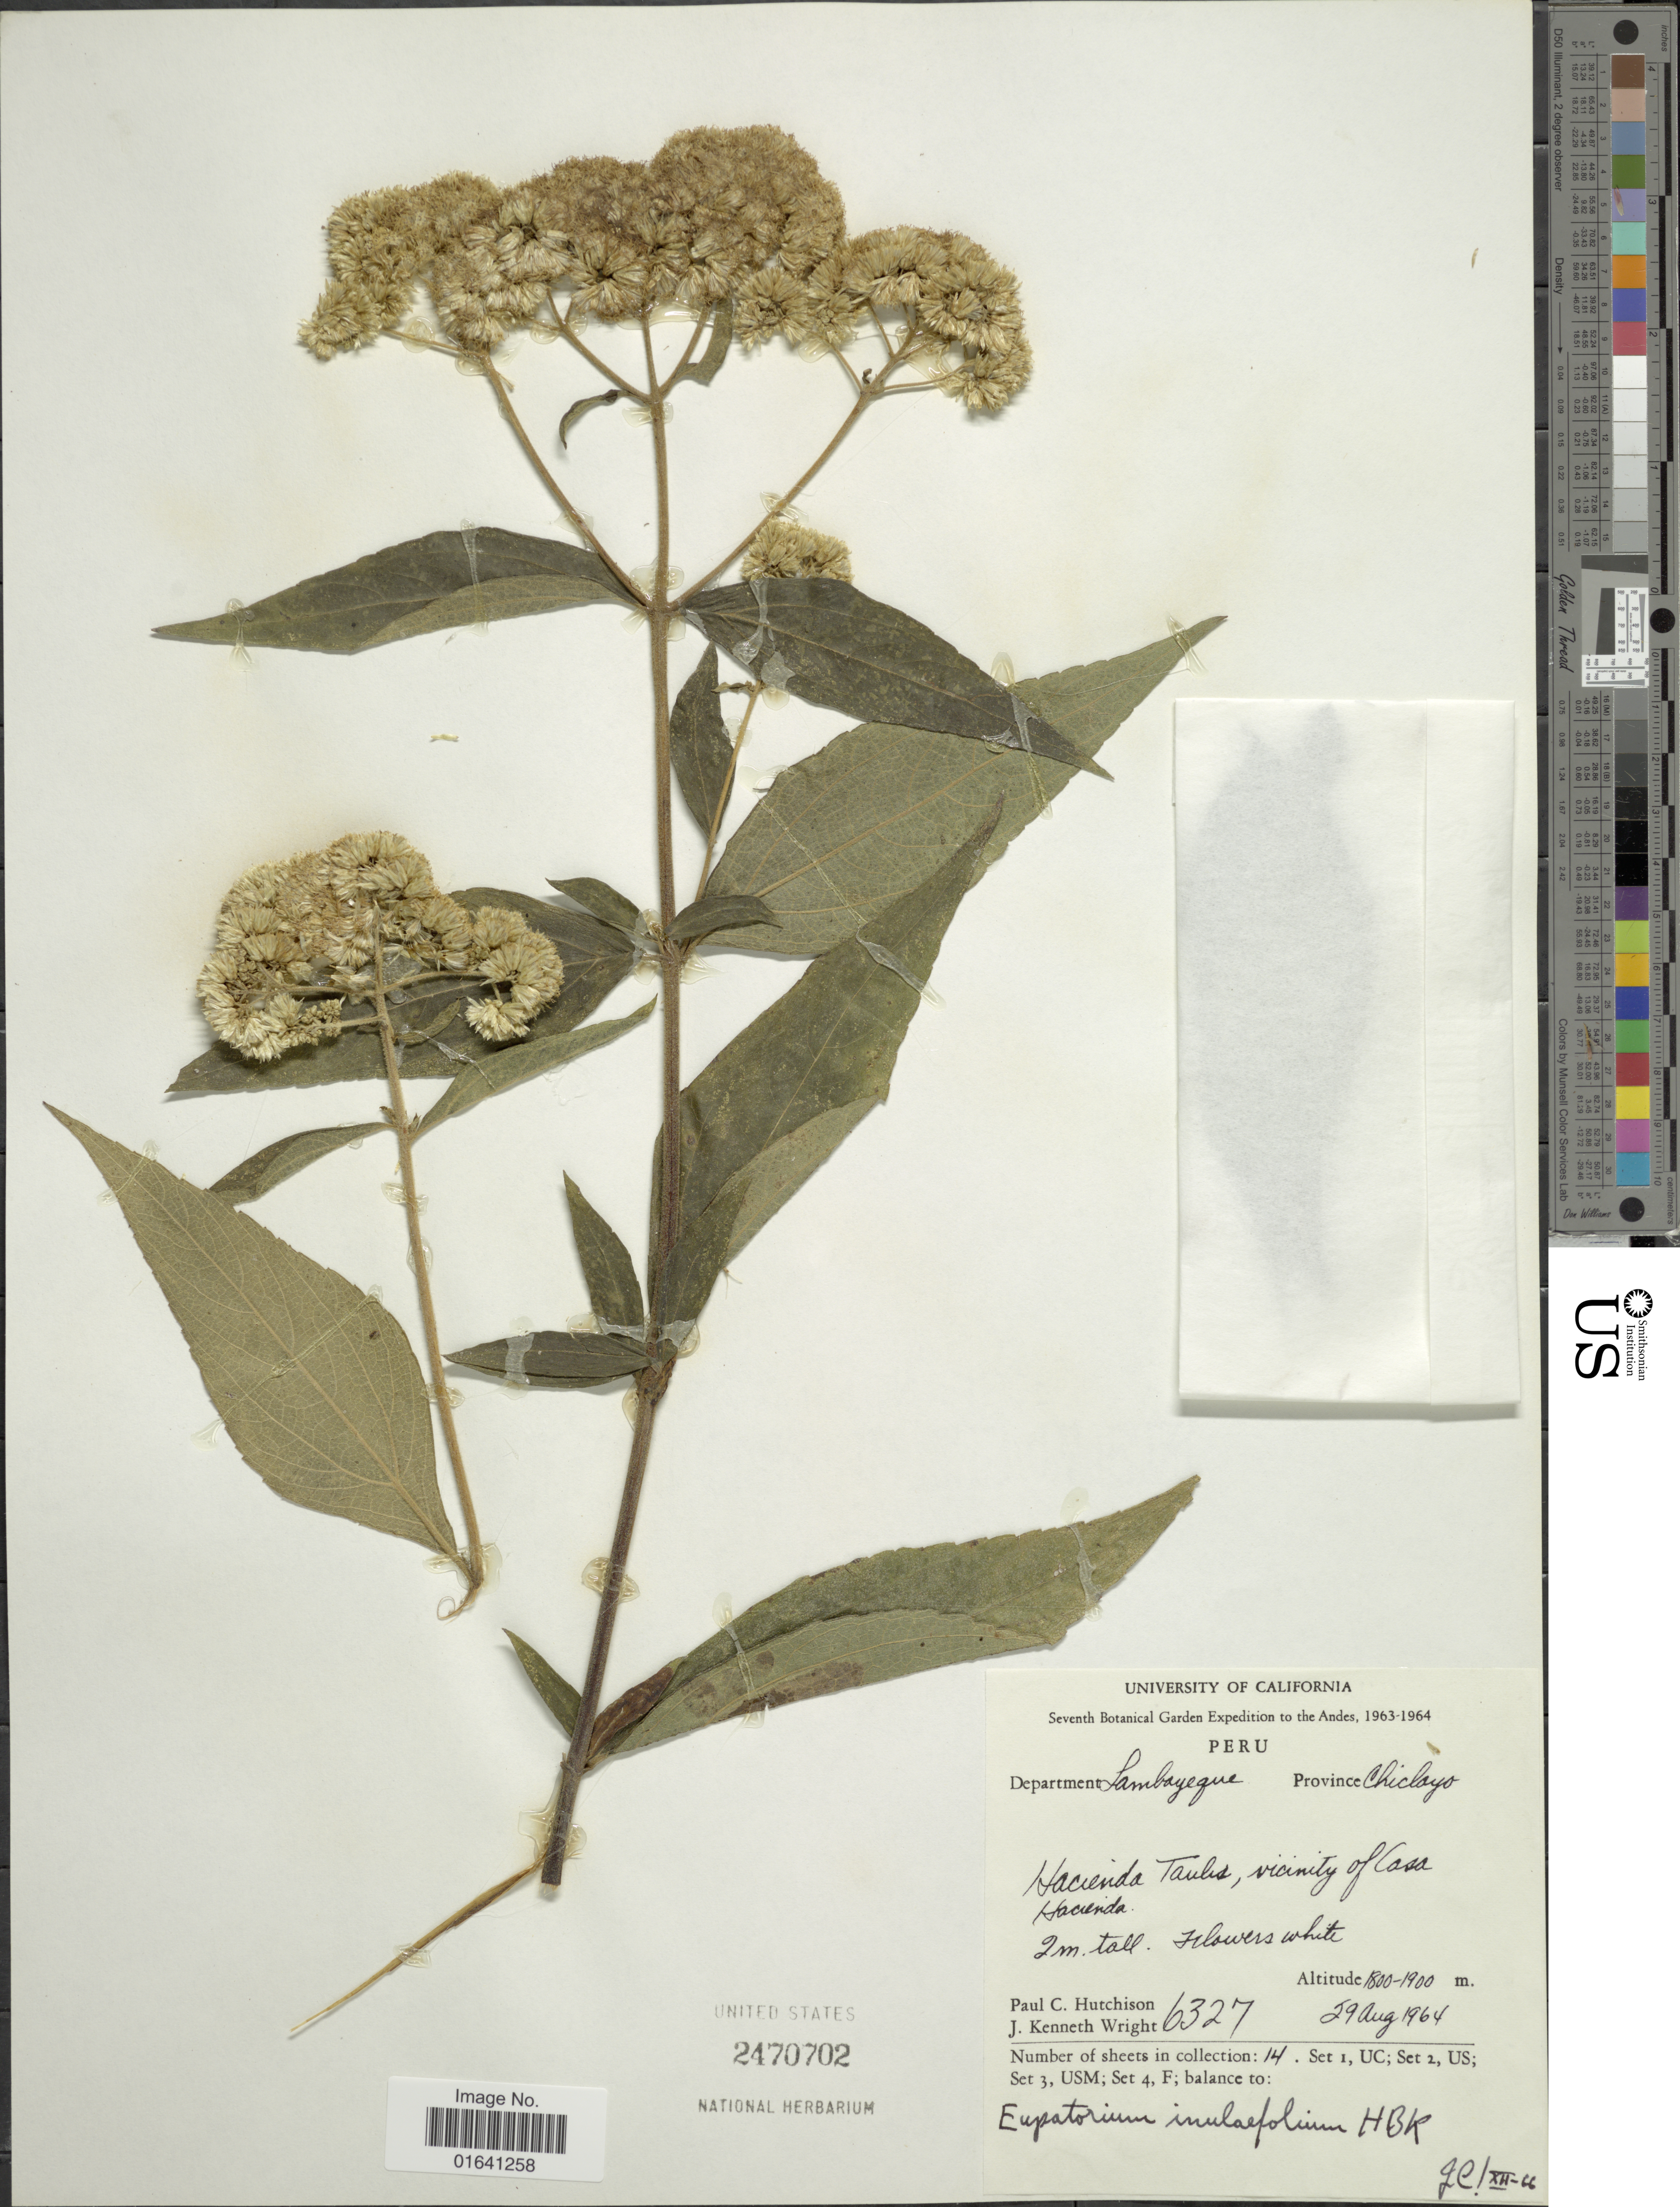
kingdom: Plantae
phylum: Tracheophyta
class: Magnoliopsida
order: Asterales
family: Asteraceae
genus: Austroeupatorium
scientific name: Austroeupatorium inulaefolium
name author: (Kunth) R.M. King & H. Rob.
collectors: P. C. Hutchison & J. K. Wright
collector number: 6327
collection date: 1964-08-29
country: Peru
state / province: Lambayeque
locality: Departamento Lambaueque, Province Chiclayo, Hacienda Taulis, vicinity of Casa. Hacienda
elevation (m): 1800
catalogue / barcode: US 2470702